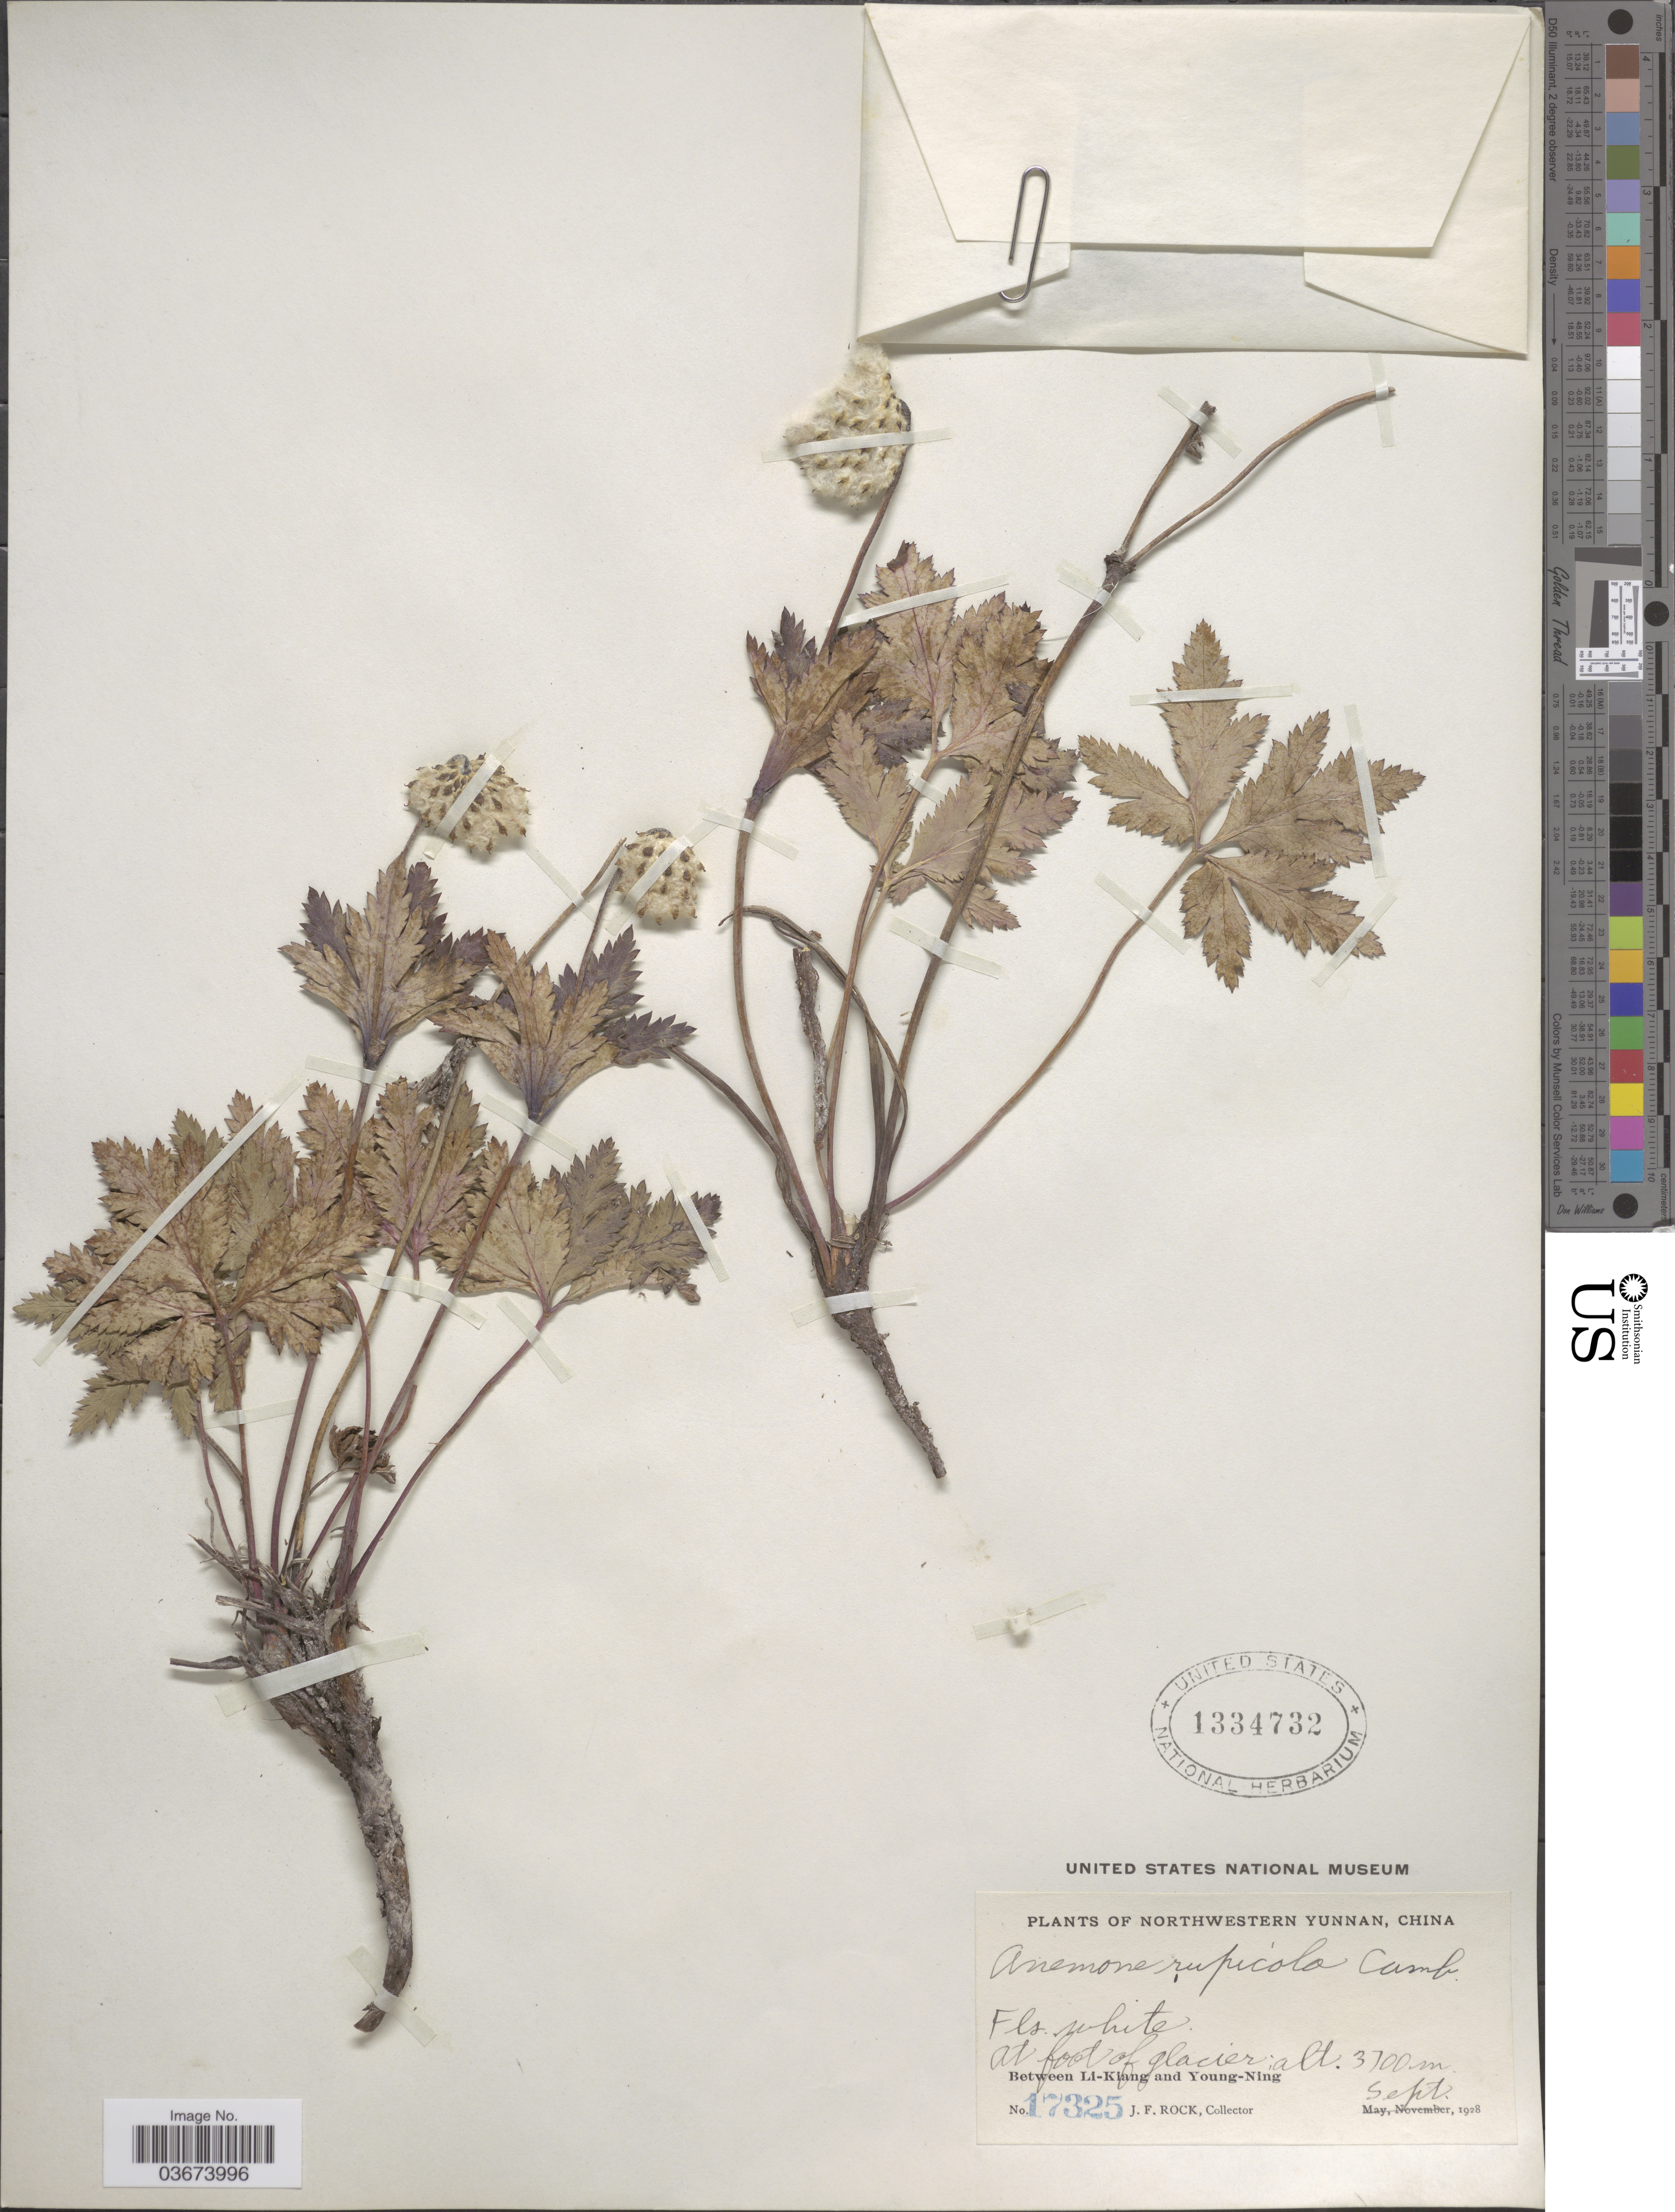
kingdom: Plantae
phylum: Tracheophyta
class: Magnoliopsida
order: Ranunculales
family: Ranunculaceae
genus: Anemone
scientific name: Anemone rupicola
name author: Cambess.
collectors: J. Rock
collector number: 17325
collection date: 1928-09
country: China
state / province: Yunnan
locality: Northwestern Yunnan. At foot of glacier. Between Li-Kiang and Young-Ning.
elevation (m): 3700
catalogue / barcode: US 1334732